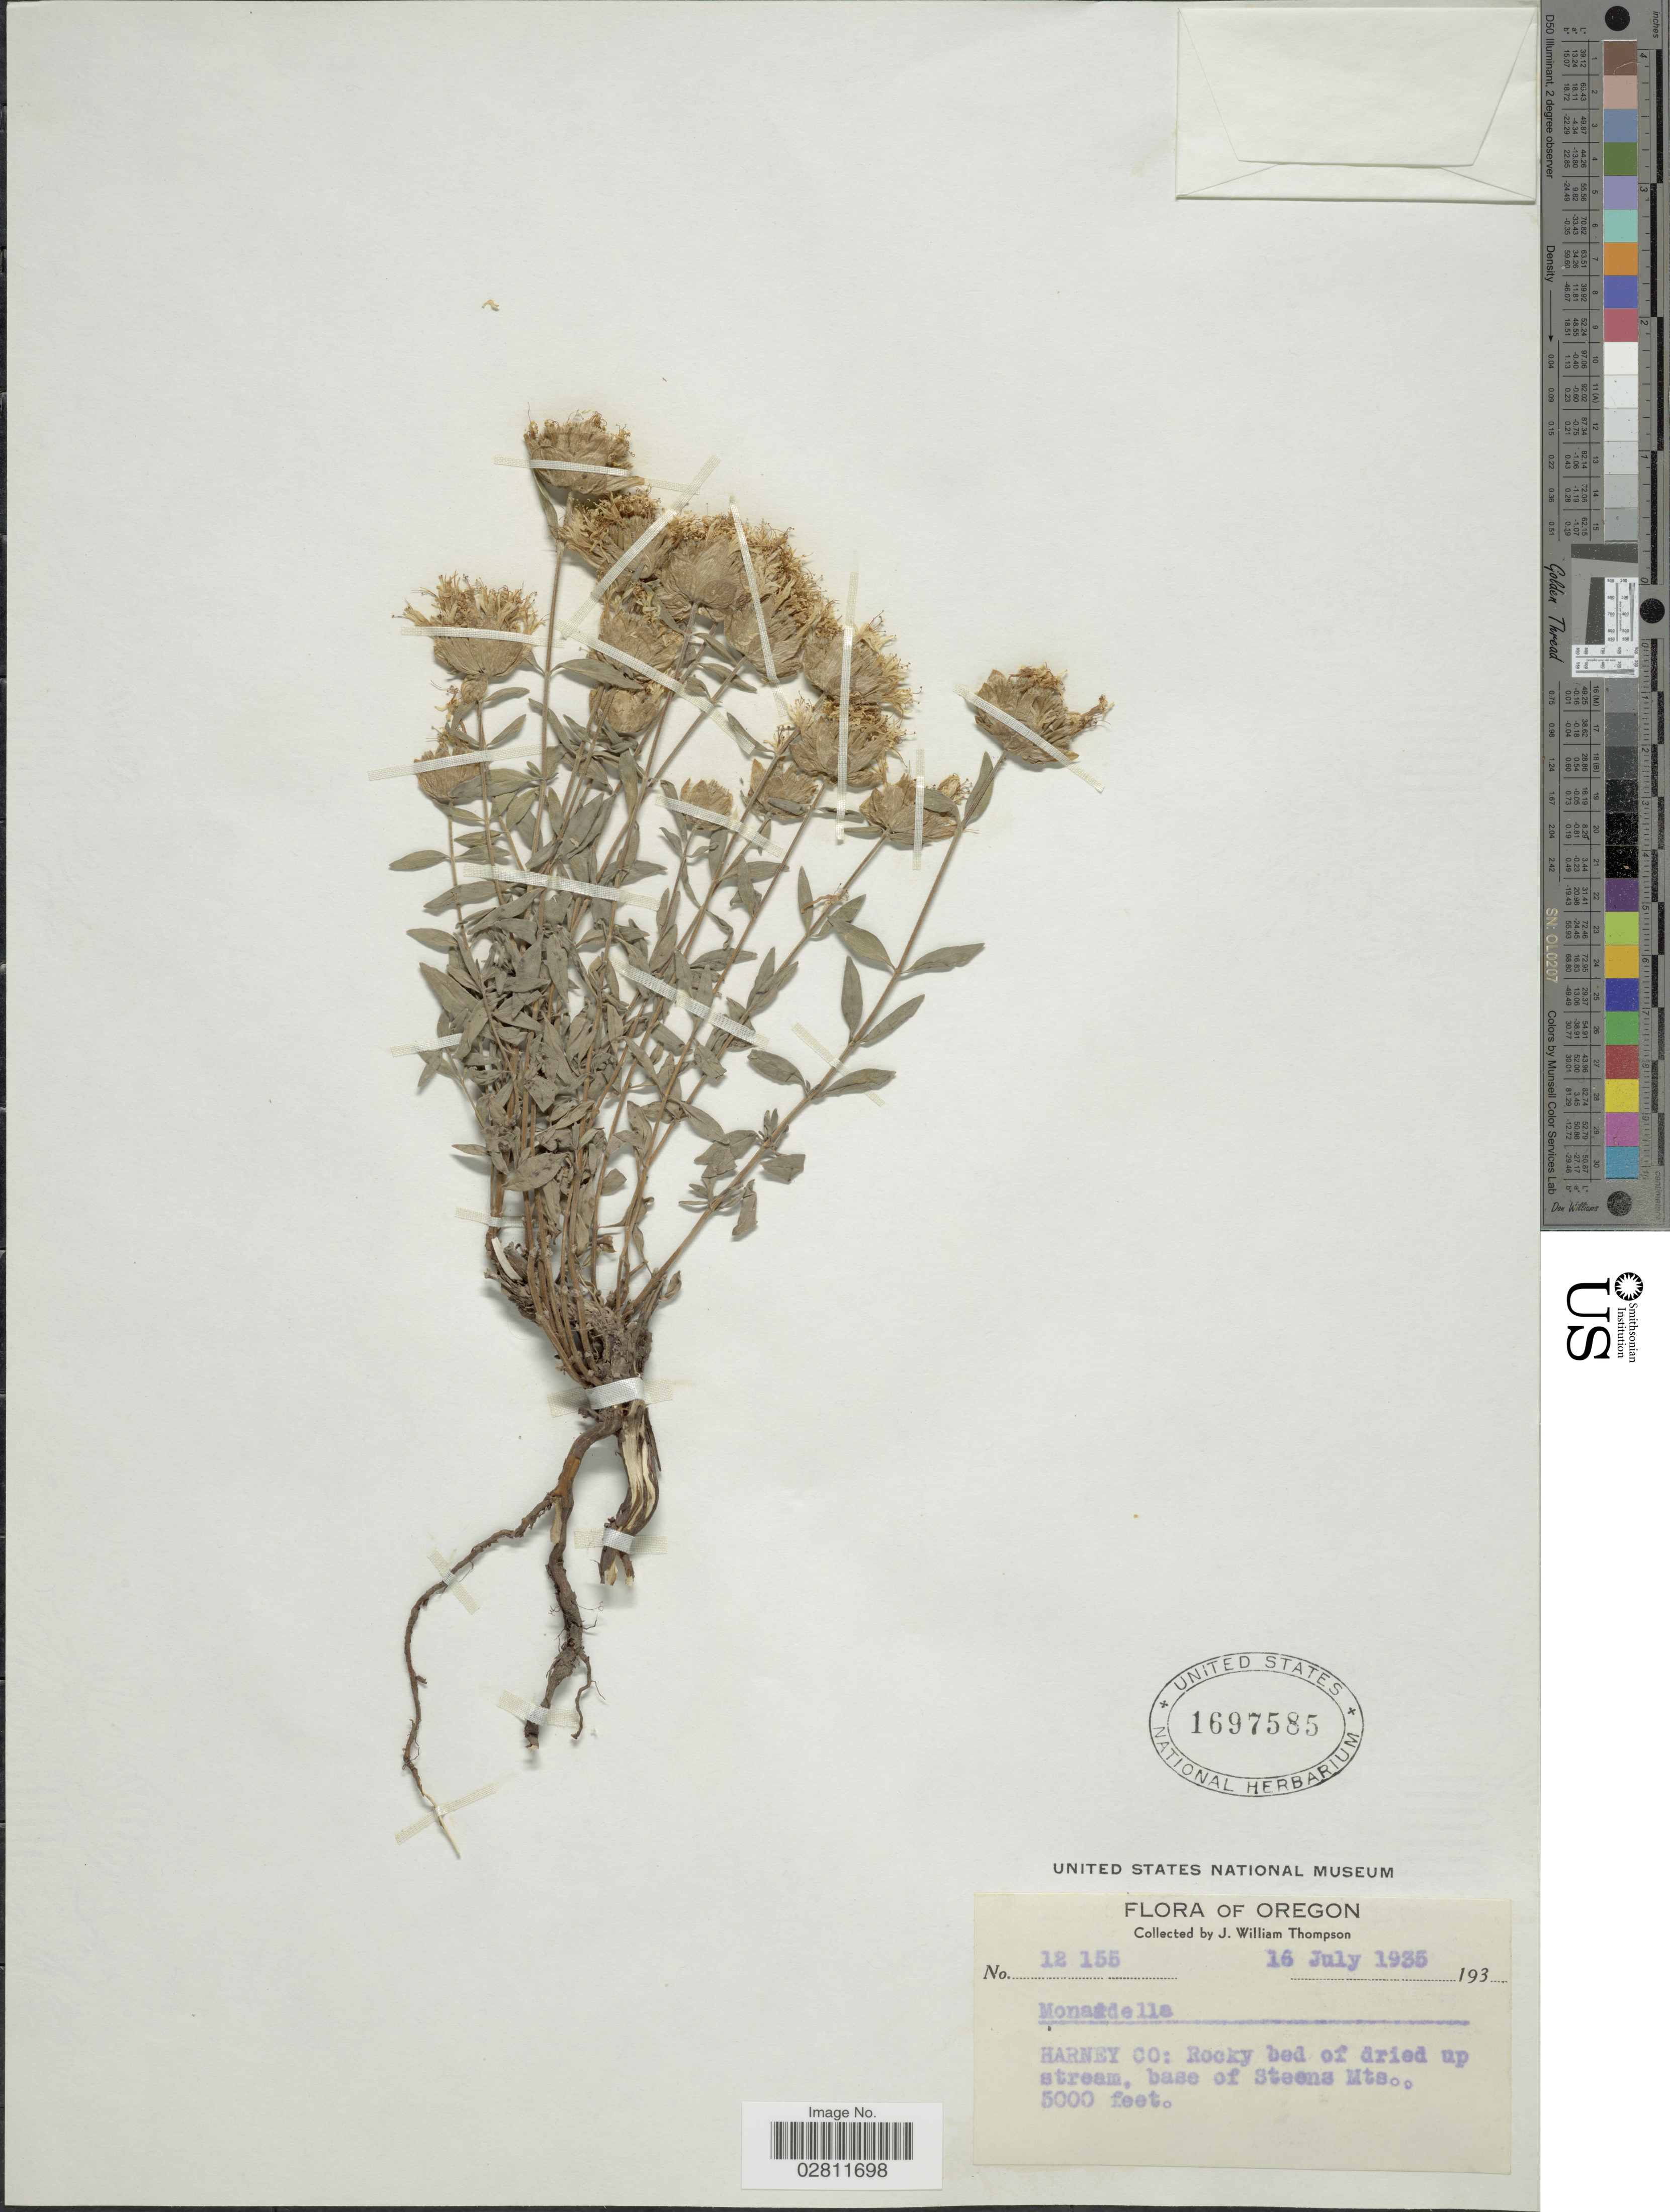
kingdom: Plantae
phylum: Tracheophyta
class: Magnoliopsida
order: Lamiales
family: Lamiaceae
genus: Monardella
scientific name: Monardella sp.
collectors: J. W. Thompson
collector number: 12155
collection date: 1935-07-16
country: United States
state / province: Oregon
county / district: Harney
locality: Harney Co: Rocky bed of dried up stream, base of Steens Mts.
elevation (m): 1524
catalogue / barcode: US 1697585